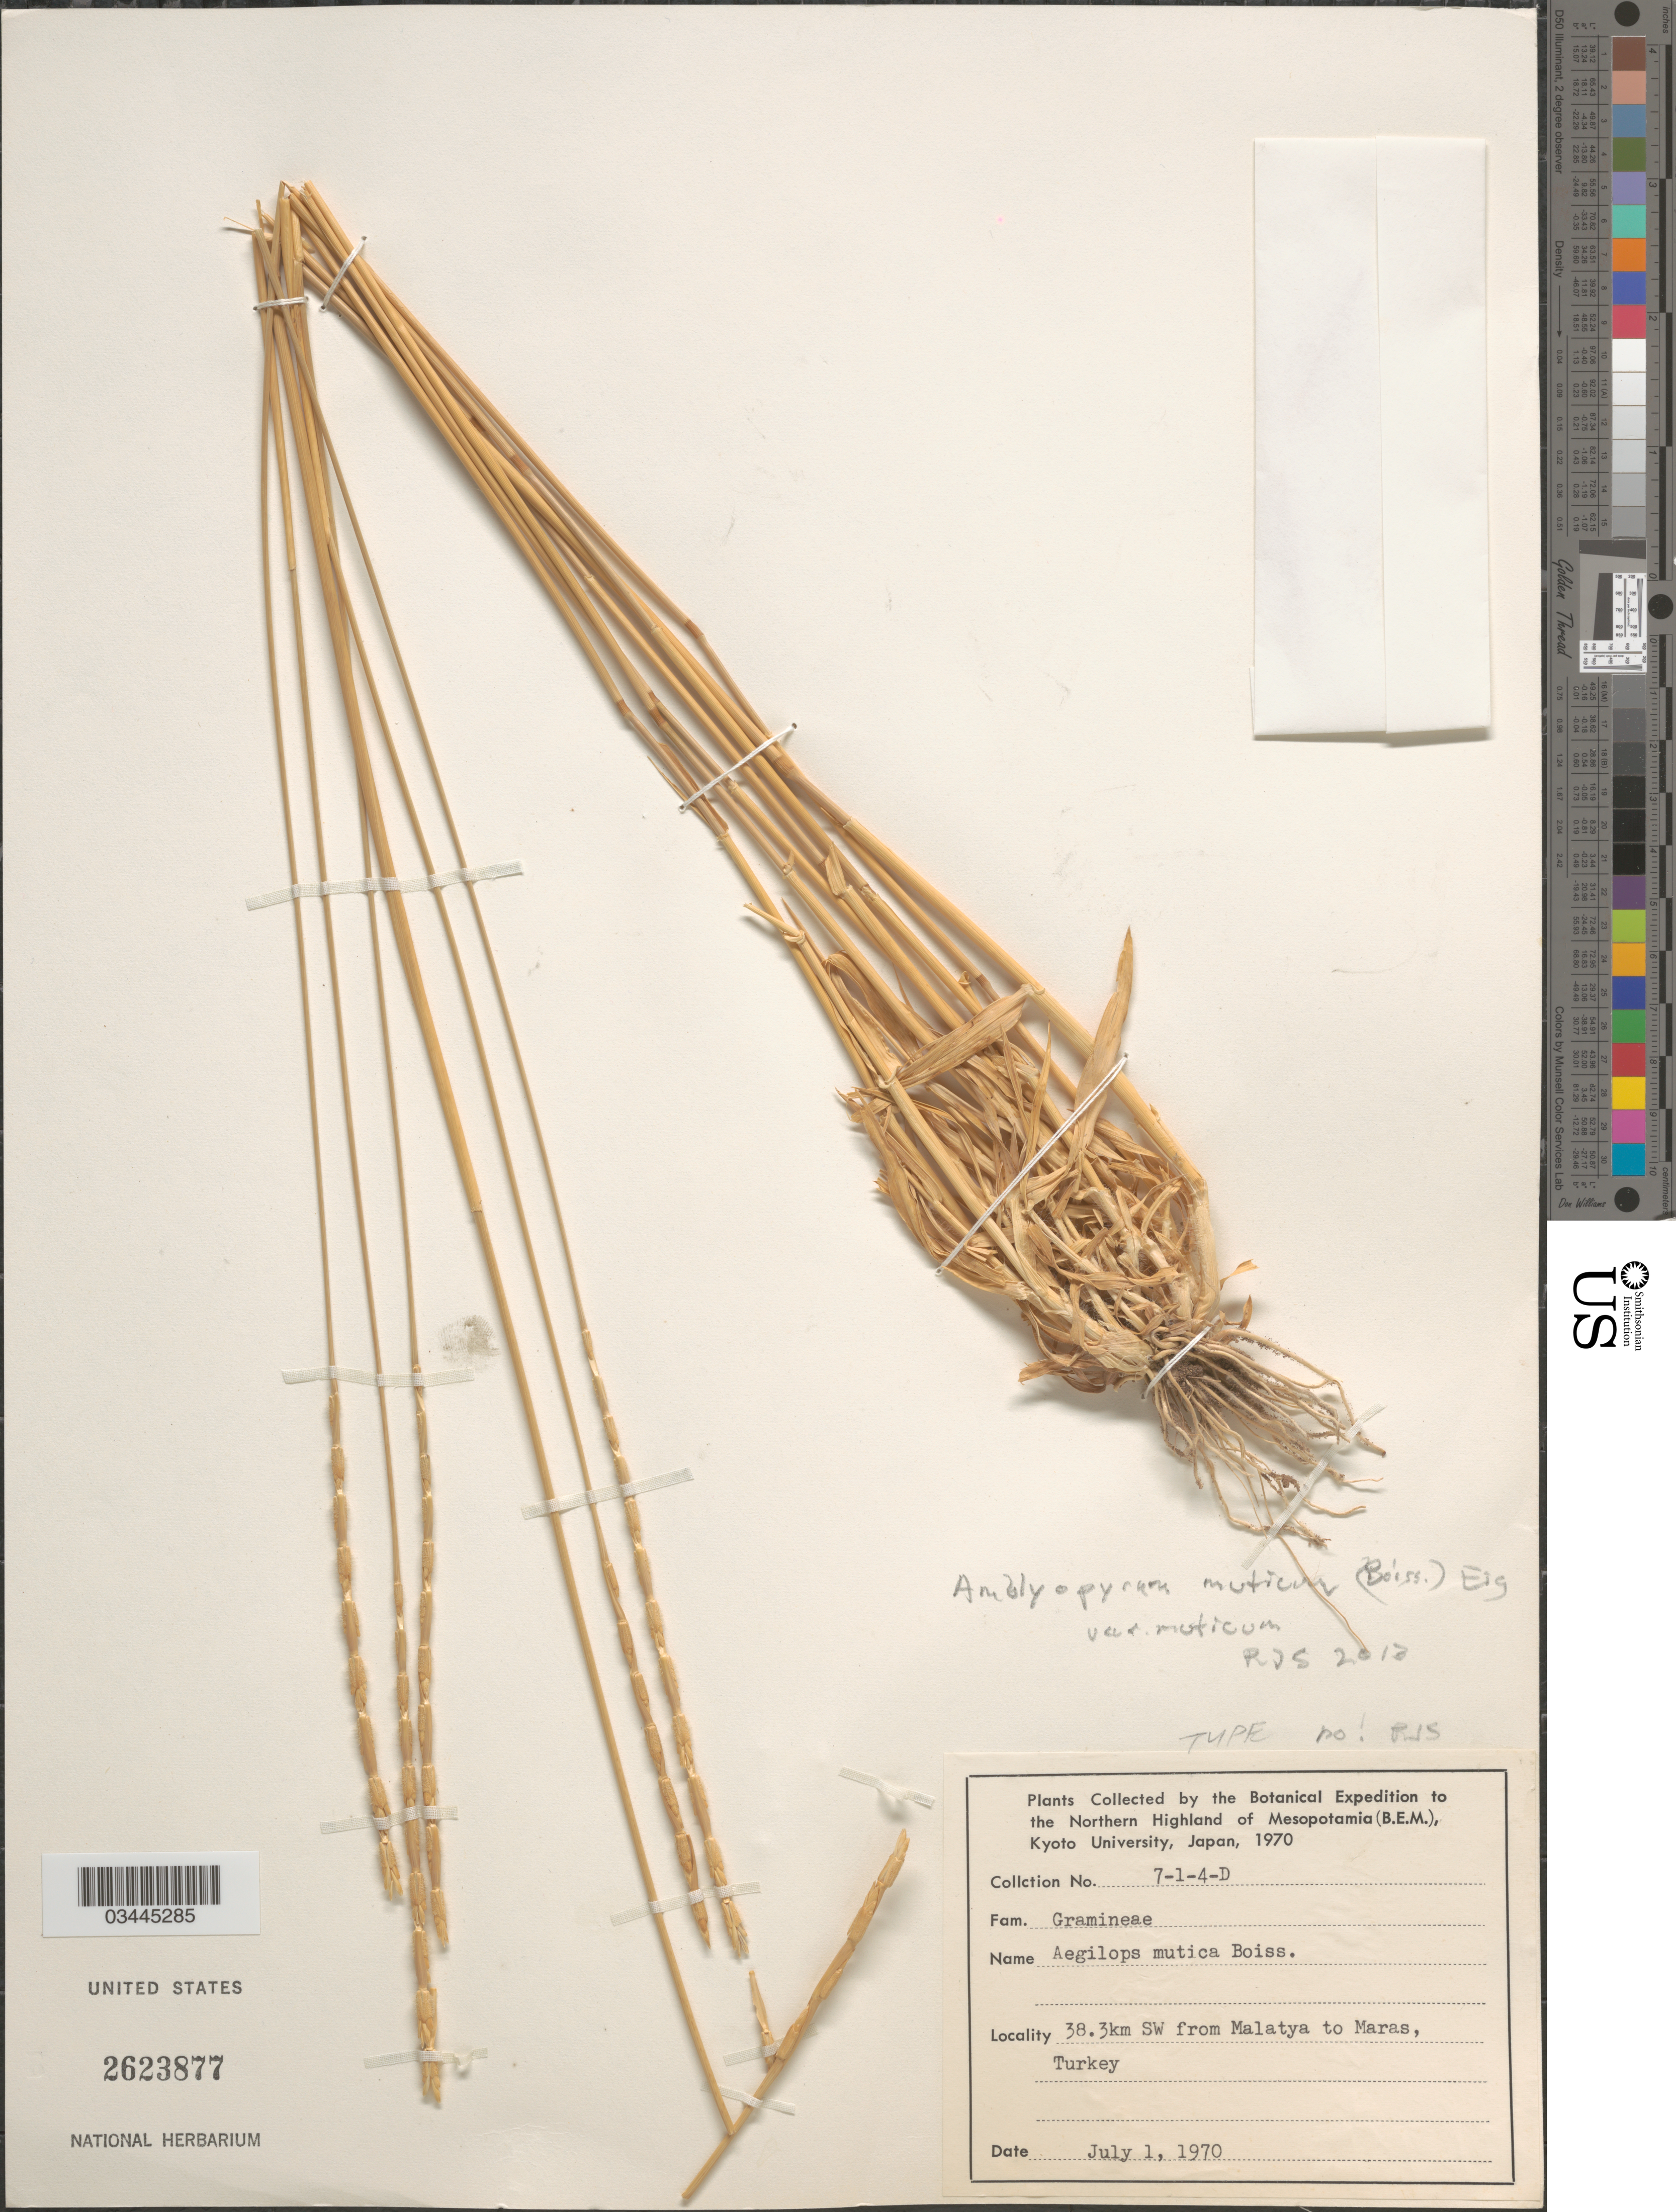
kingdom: Plantae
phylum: Tracheophyta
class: Liliopsida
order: Poales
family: Poaceae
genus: Aegilops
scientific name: Aegilops mutica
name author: Boiss.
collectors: The Botanical Expedition to the Northern Highland of Mesopotamia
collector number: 7-1-4-D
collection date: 1970-07-01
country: Turkey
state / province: Malatya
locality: The Northern Highland of Mesopotamia (B.E.M.). 38.3km SW from Malatya to Maras.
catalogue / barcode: US 2623877